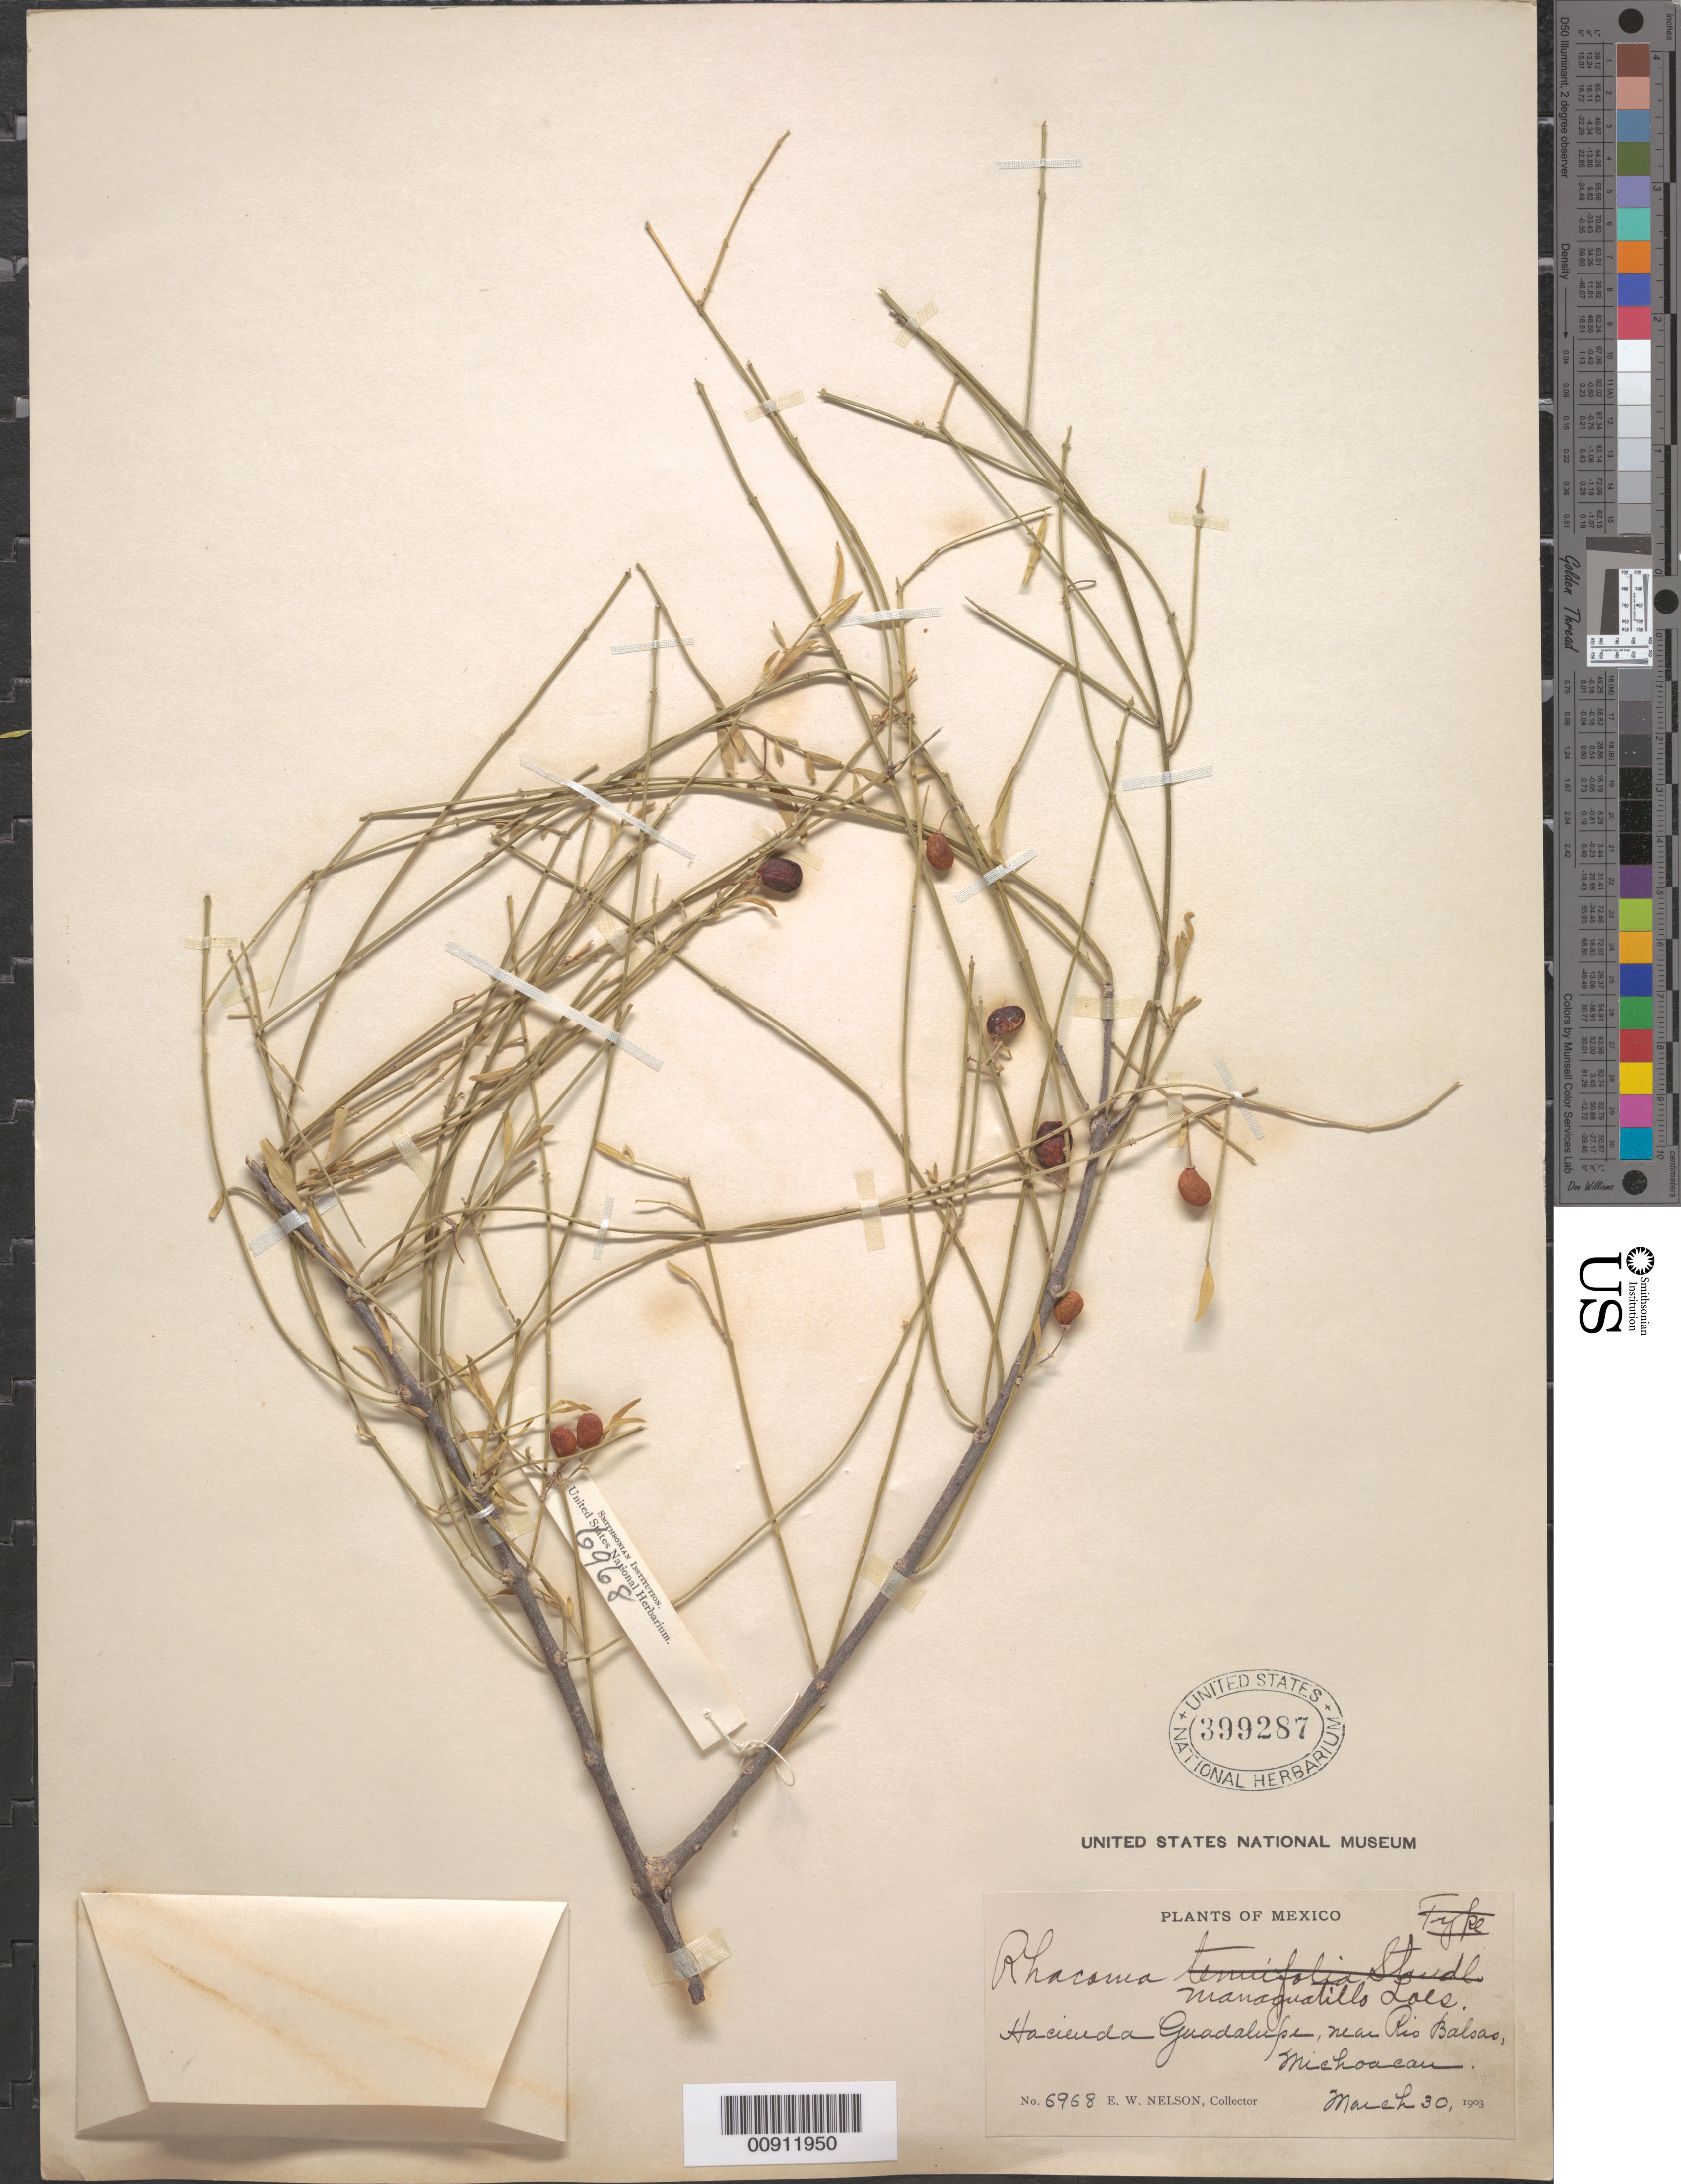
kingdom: Plantae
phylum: Tracheophyta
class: Magnoliopsida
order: Celastrales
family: Celastraceae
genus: Crossopetalum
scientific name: Crossopetalum managuatillo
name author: (Loes.) Lundell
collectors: E. W. Nelson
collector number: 6968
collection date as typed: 30 Mar 1903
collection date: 1903-03-30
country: Mexico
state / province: Michoacán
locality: Hacienda Guadalupe, near Río Balsas, Michoacán.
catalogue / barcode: US 399287